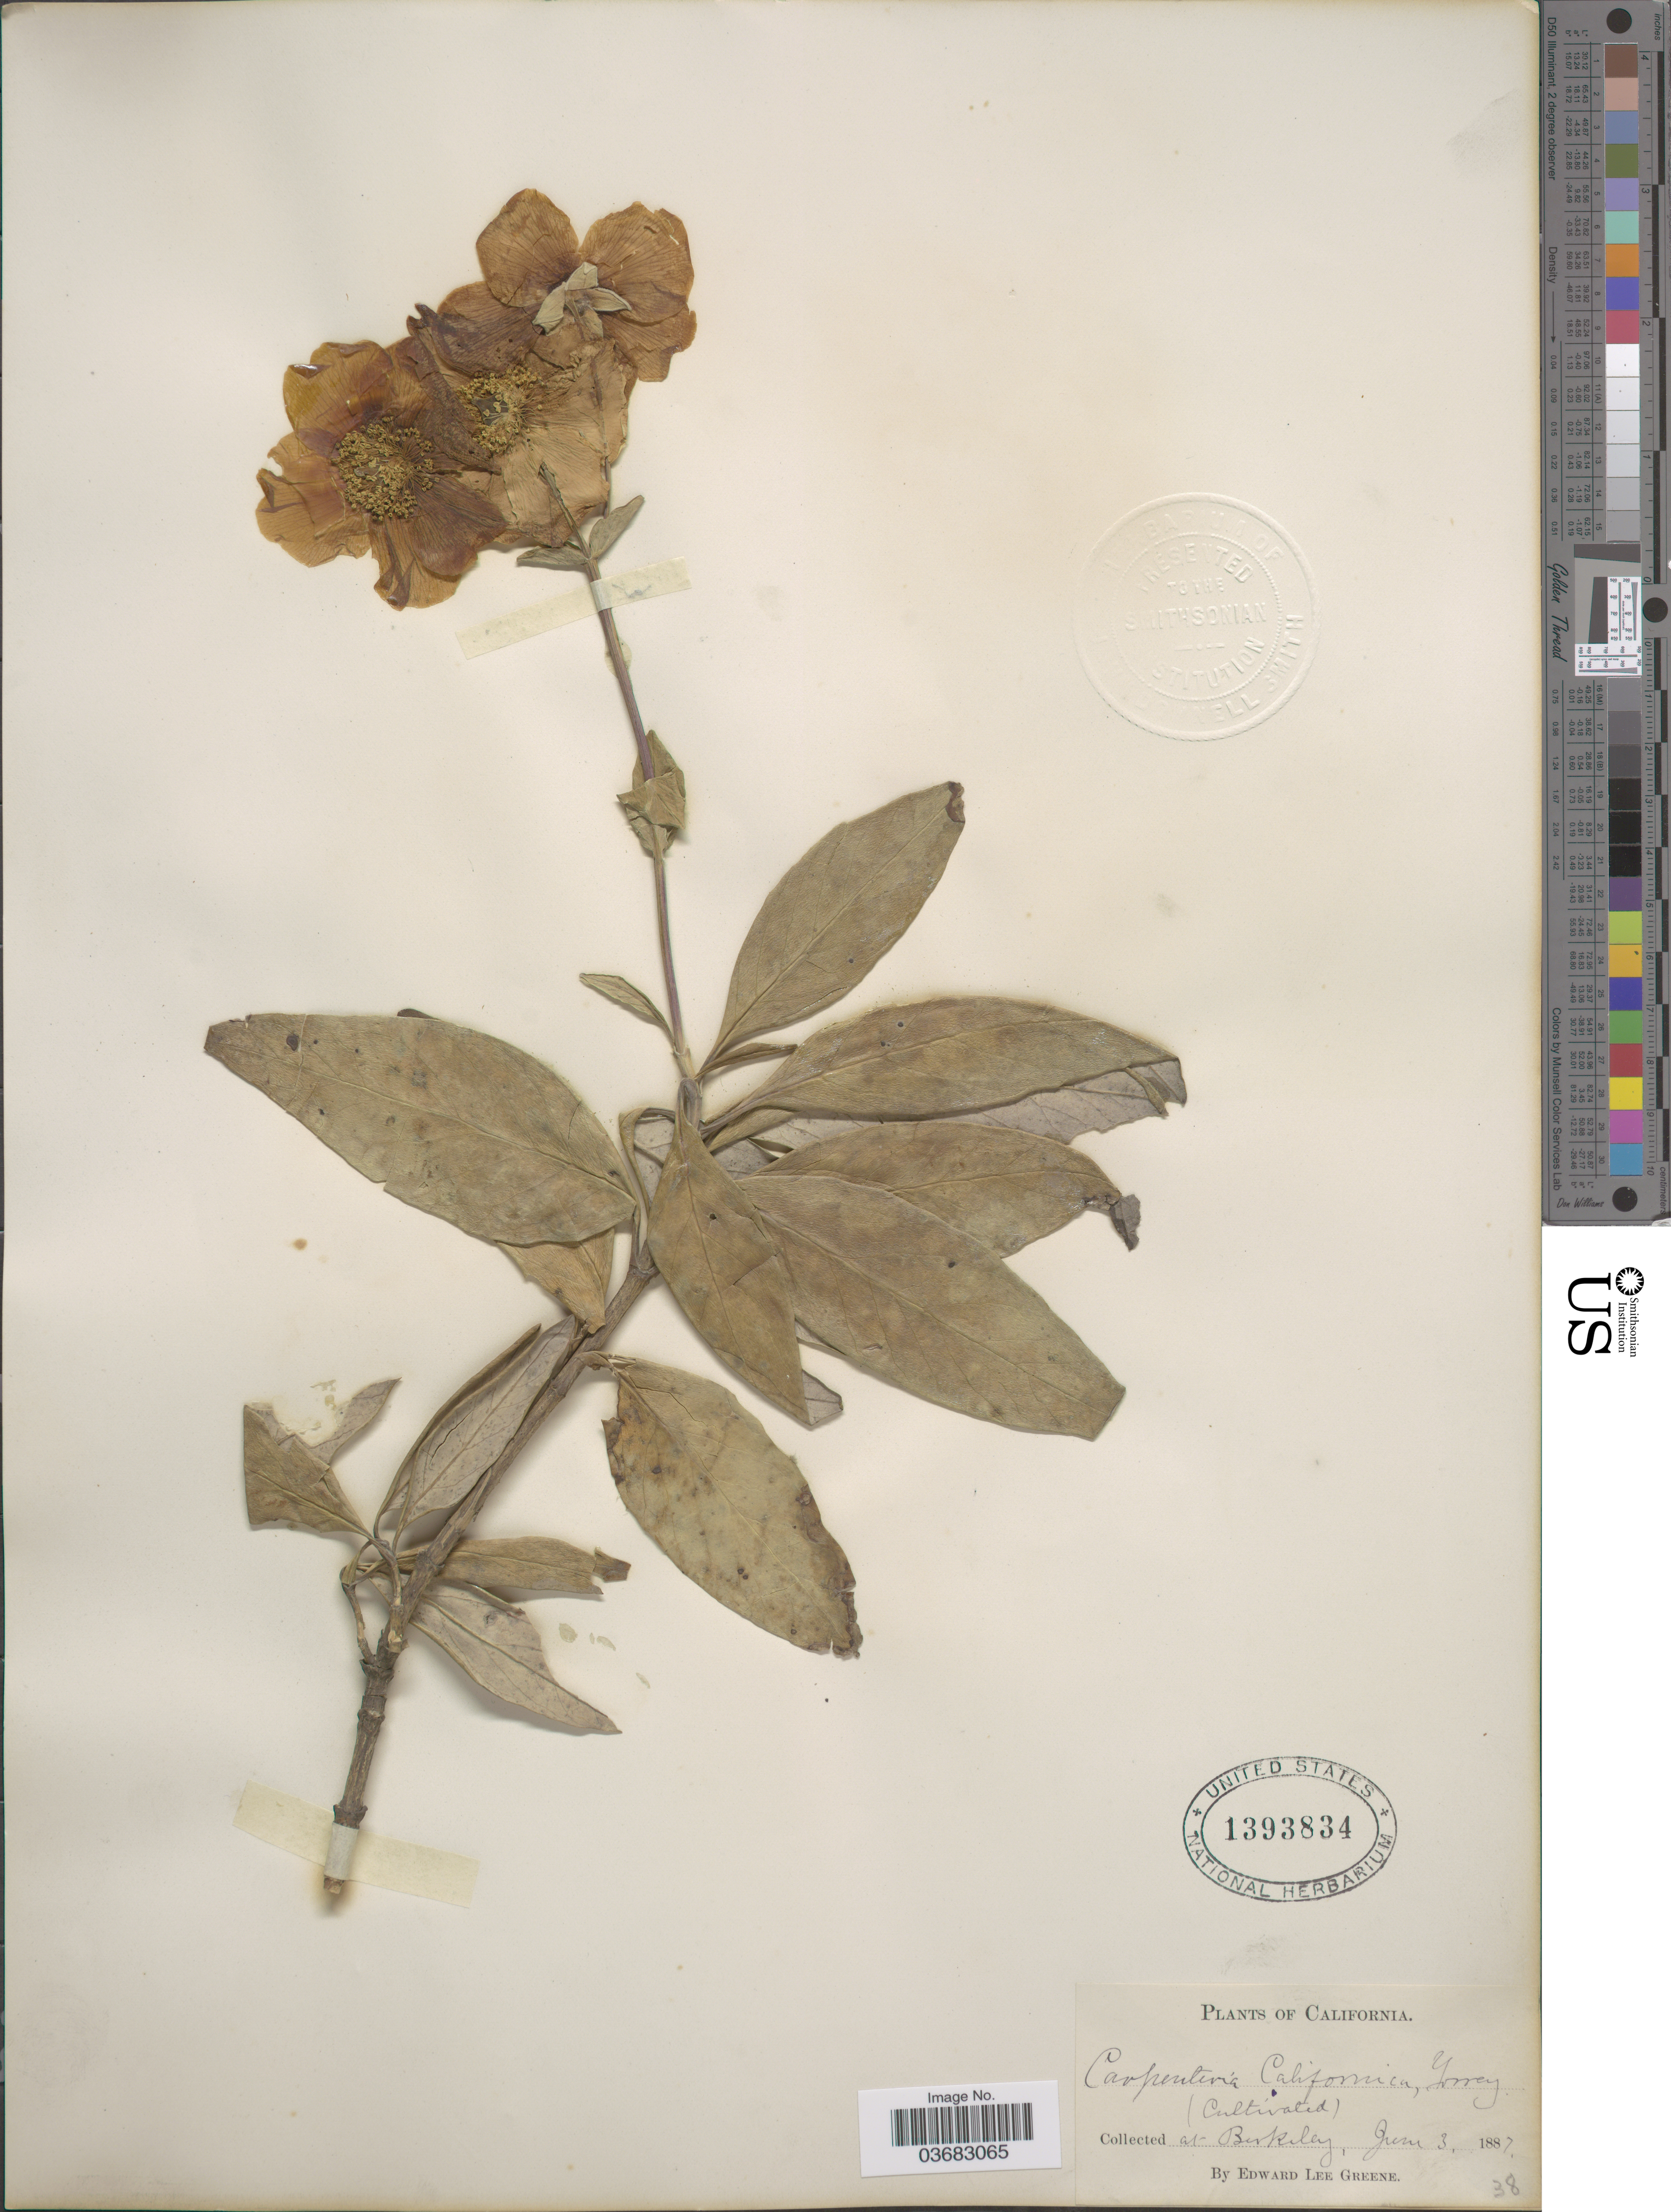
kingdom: Plantae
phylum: Tracheophyta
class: Magnoliopsida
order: Cornales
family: Hydrangeaceae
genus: Carpenteria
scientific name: Carpenteria californica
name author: Torr.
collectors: E. L. Greene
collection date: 1887-06-03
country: United States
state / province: California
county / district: Alameda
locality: At Berkeley.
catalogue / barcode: US 1393834